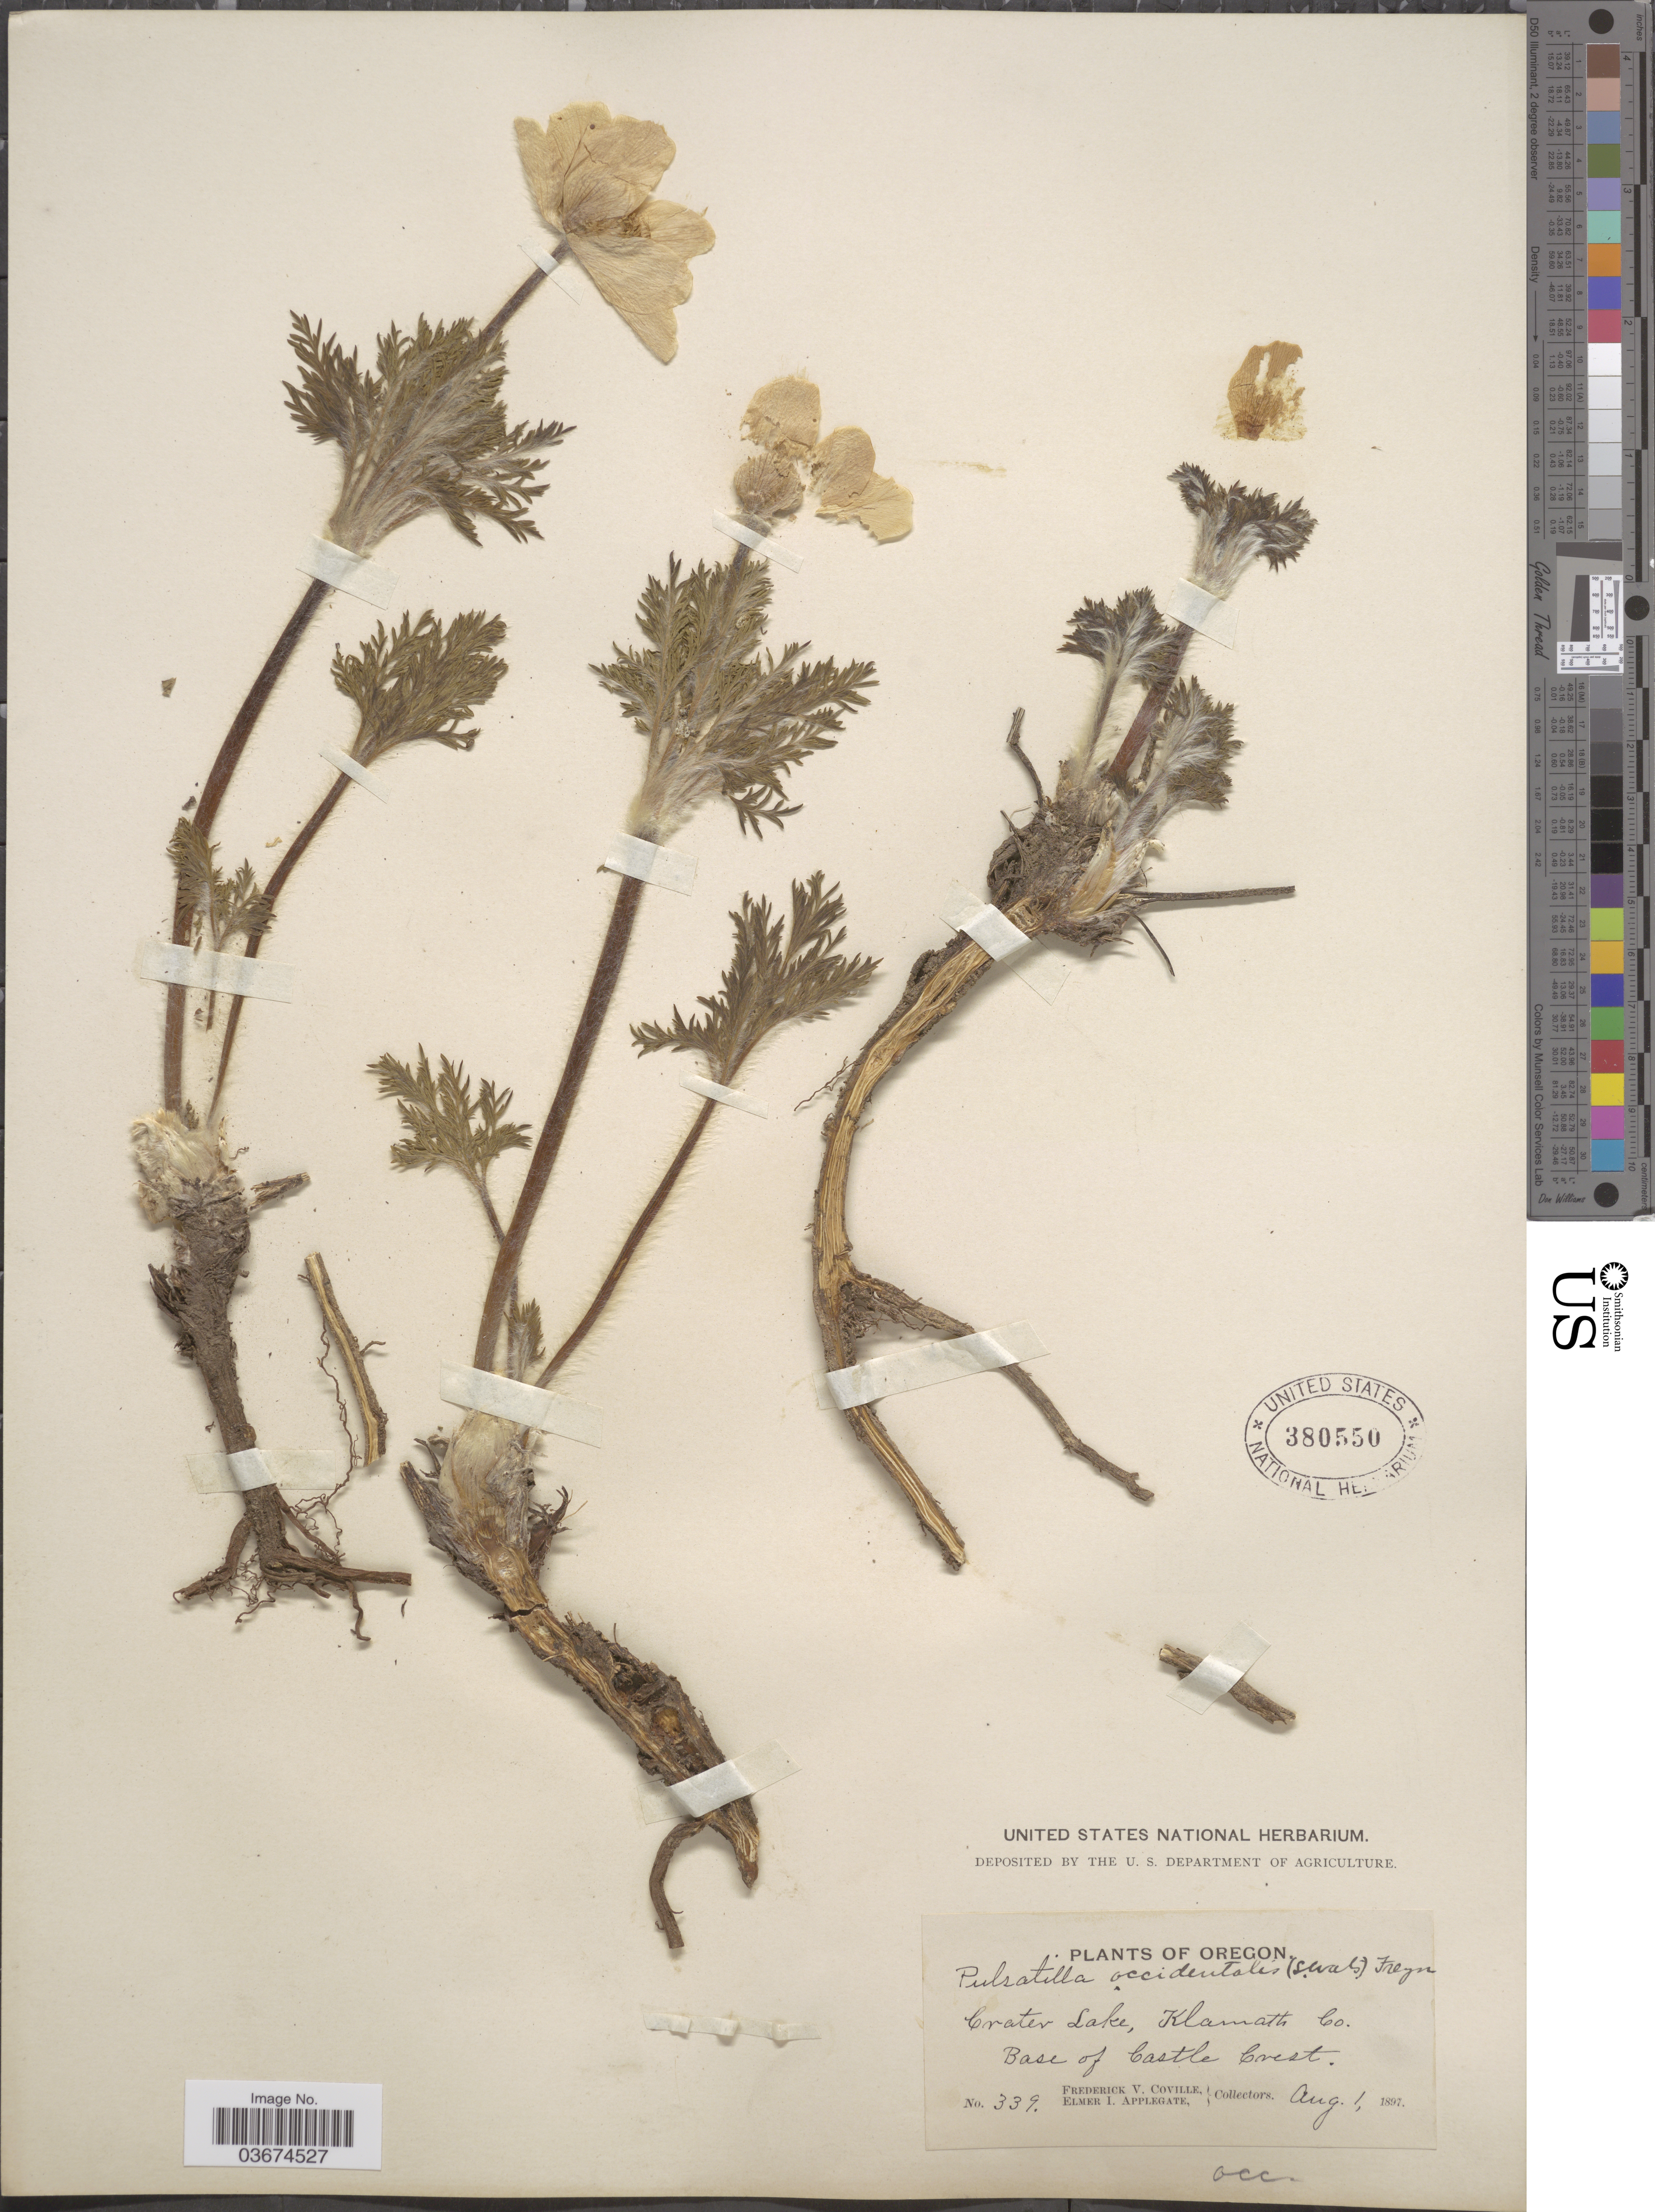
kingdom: Plantae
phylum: Tracheophyta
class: Magnoliopsida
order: Ranunculales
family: Ranunculaceae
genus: Pulsatilla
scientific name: Pulsatilla occidentalis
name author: (S. Watson) Freyn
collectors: F. V. Coville & E. I. Applegate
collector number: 339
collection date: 1897-08-01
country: United States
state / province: Oregon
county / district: Klamath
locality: Crater Lake, Klamath Co. Base of Castle Crest.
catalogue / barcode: US 380550